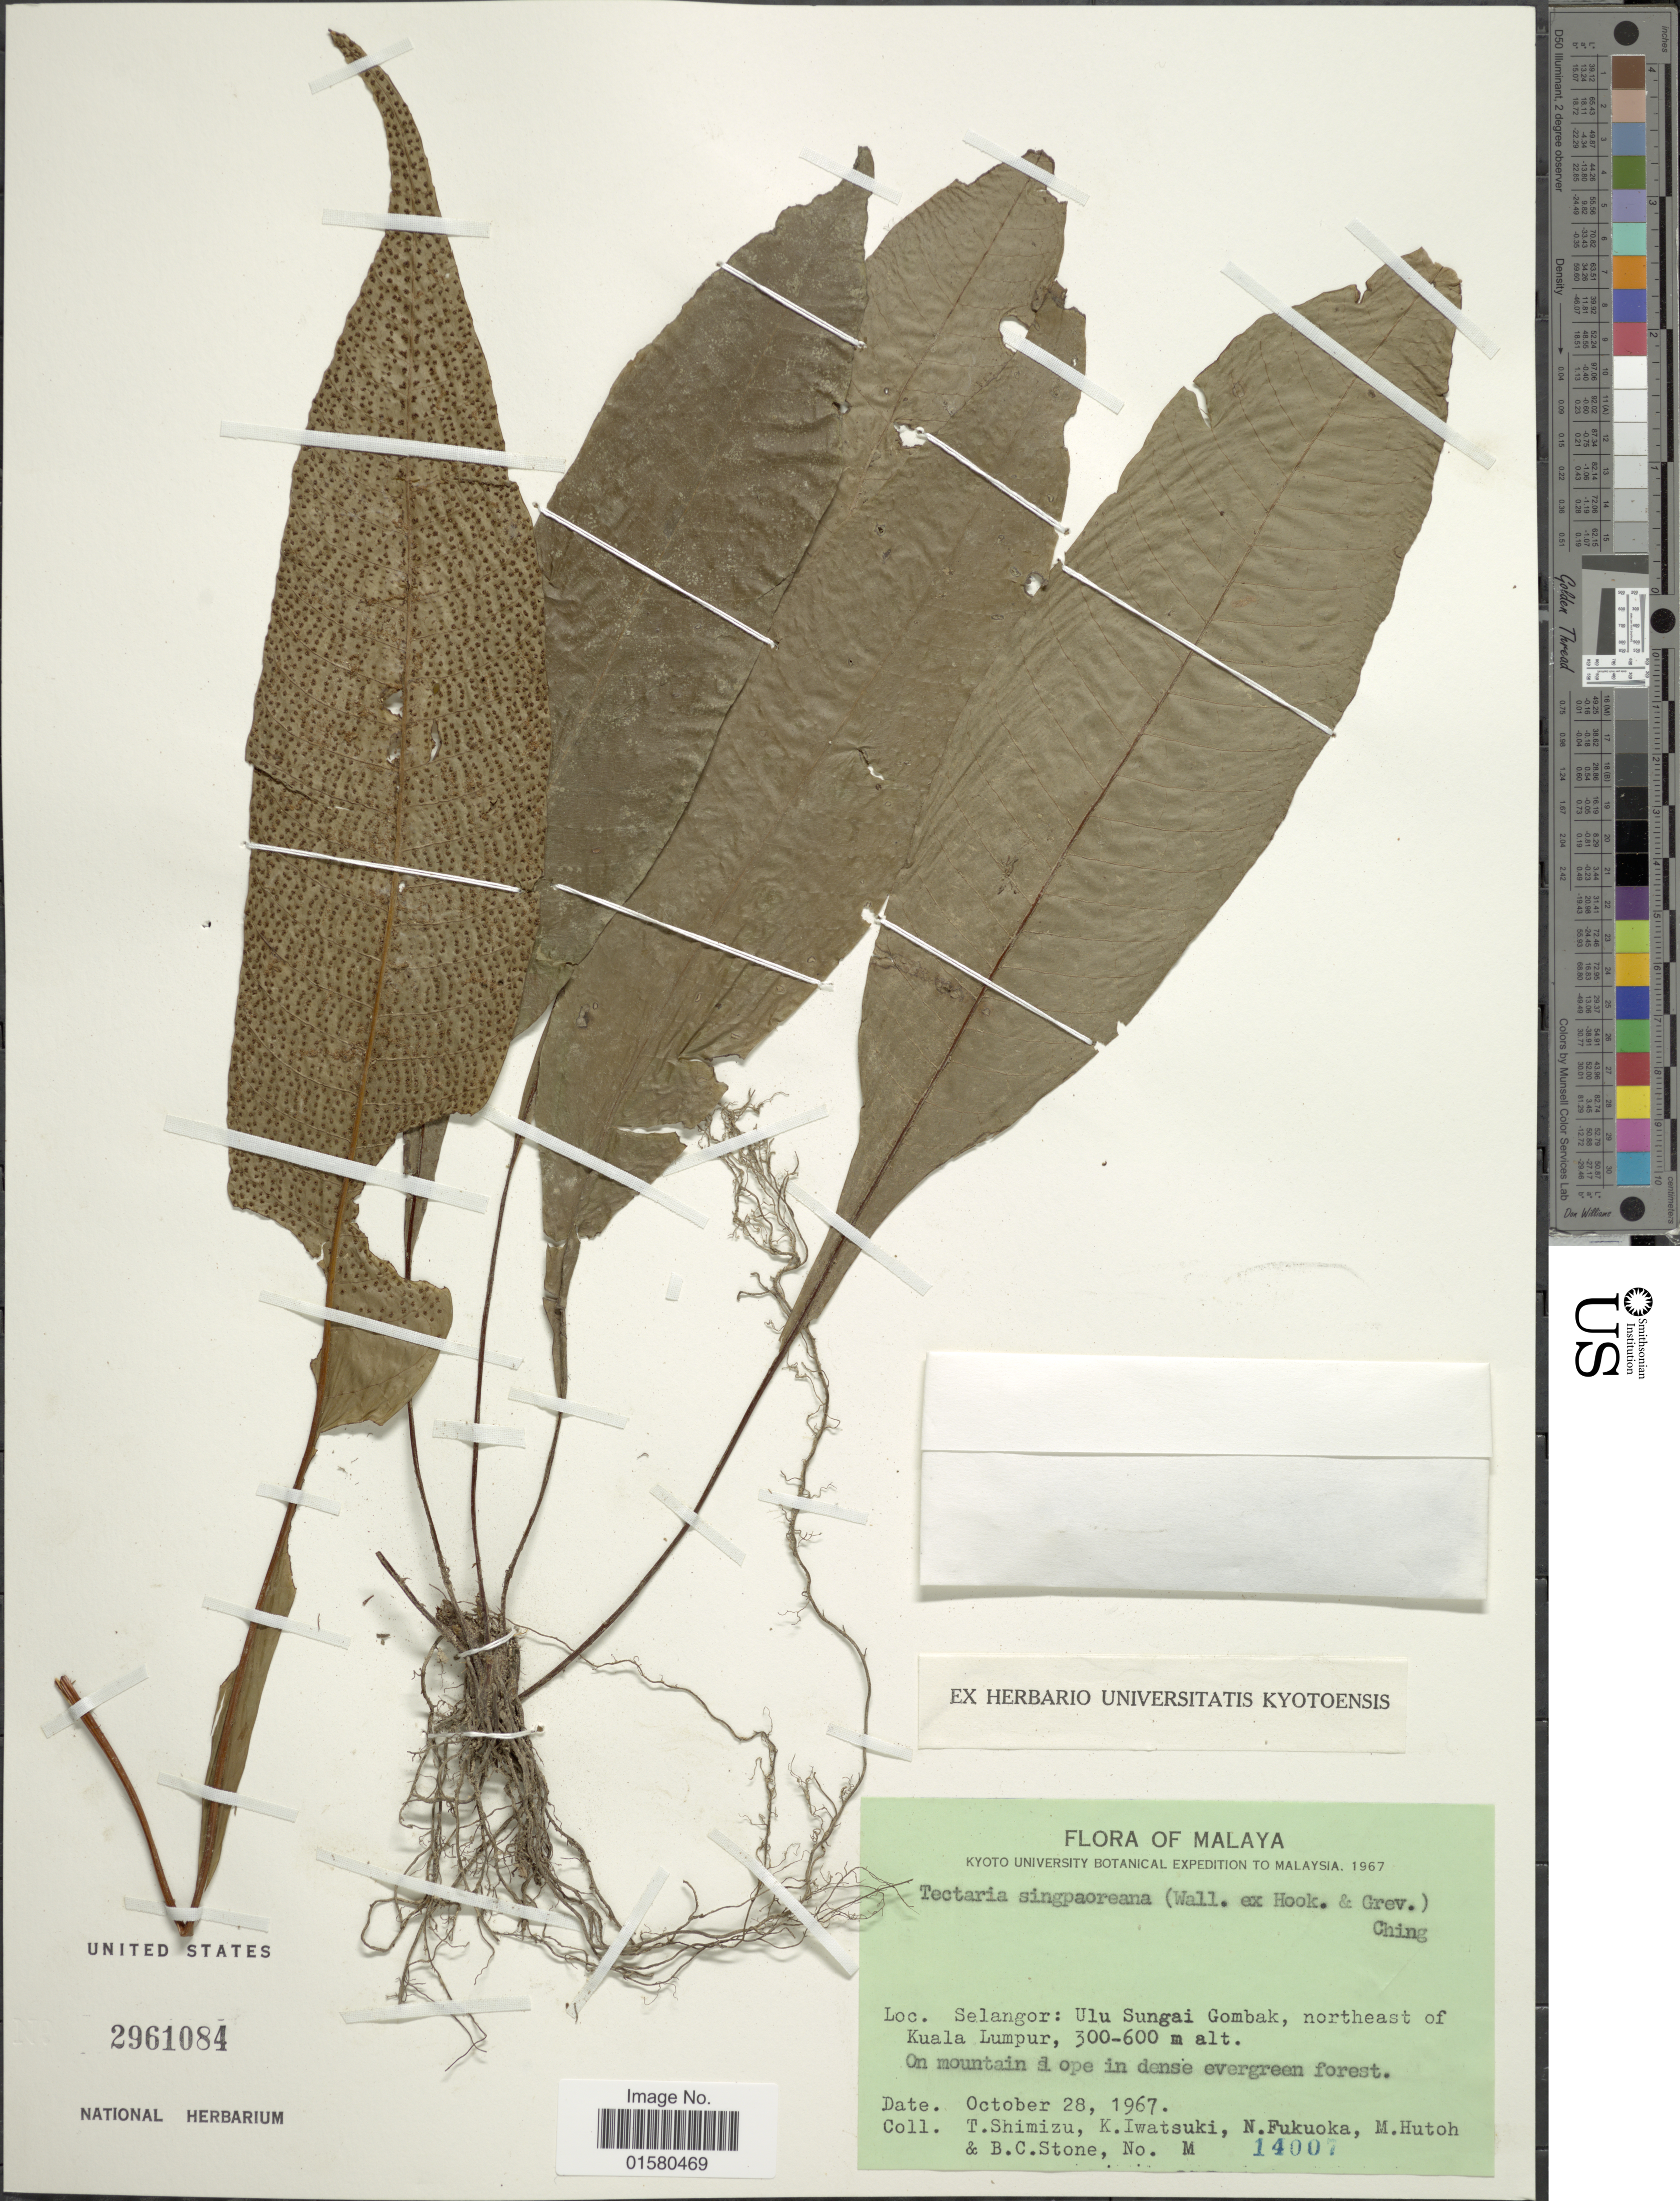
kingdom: Plantae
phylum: Tracheophyta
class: Polypodiopsida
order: Polypodiales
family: Tectariaceae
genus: Tectaria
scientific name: Tectaria singaporeana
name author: (Wall. ex Hook. & Grev.) Copel.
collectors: T. Shimizu, K. Iwatsuki, N. Fukuoka, M. Hutoh & B. C. Stone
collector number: M 14007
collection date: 1967-10-28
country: Malaysia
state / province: Selangor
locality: Malaya, Ulu Sungai Gombak, Northeast of Kuala Lumpur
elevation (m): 300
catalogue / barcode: US 2961084